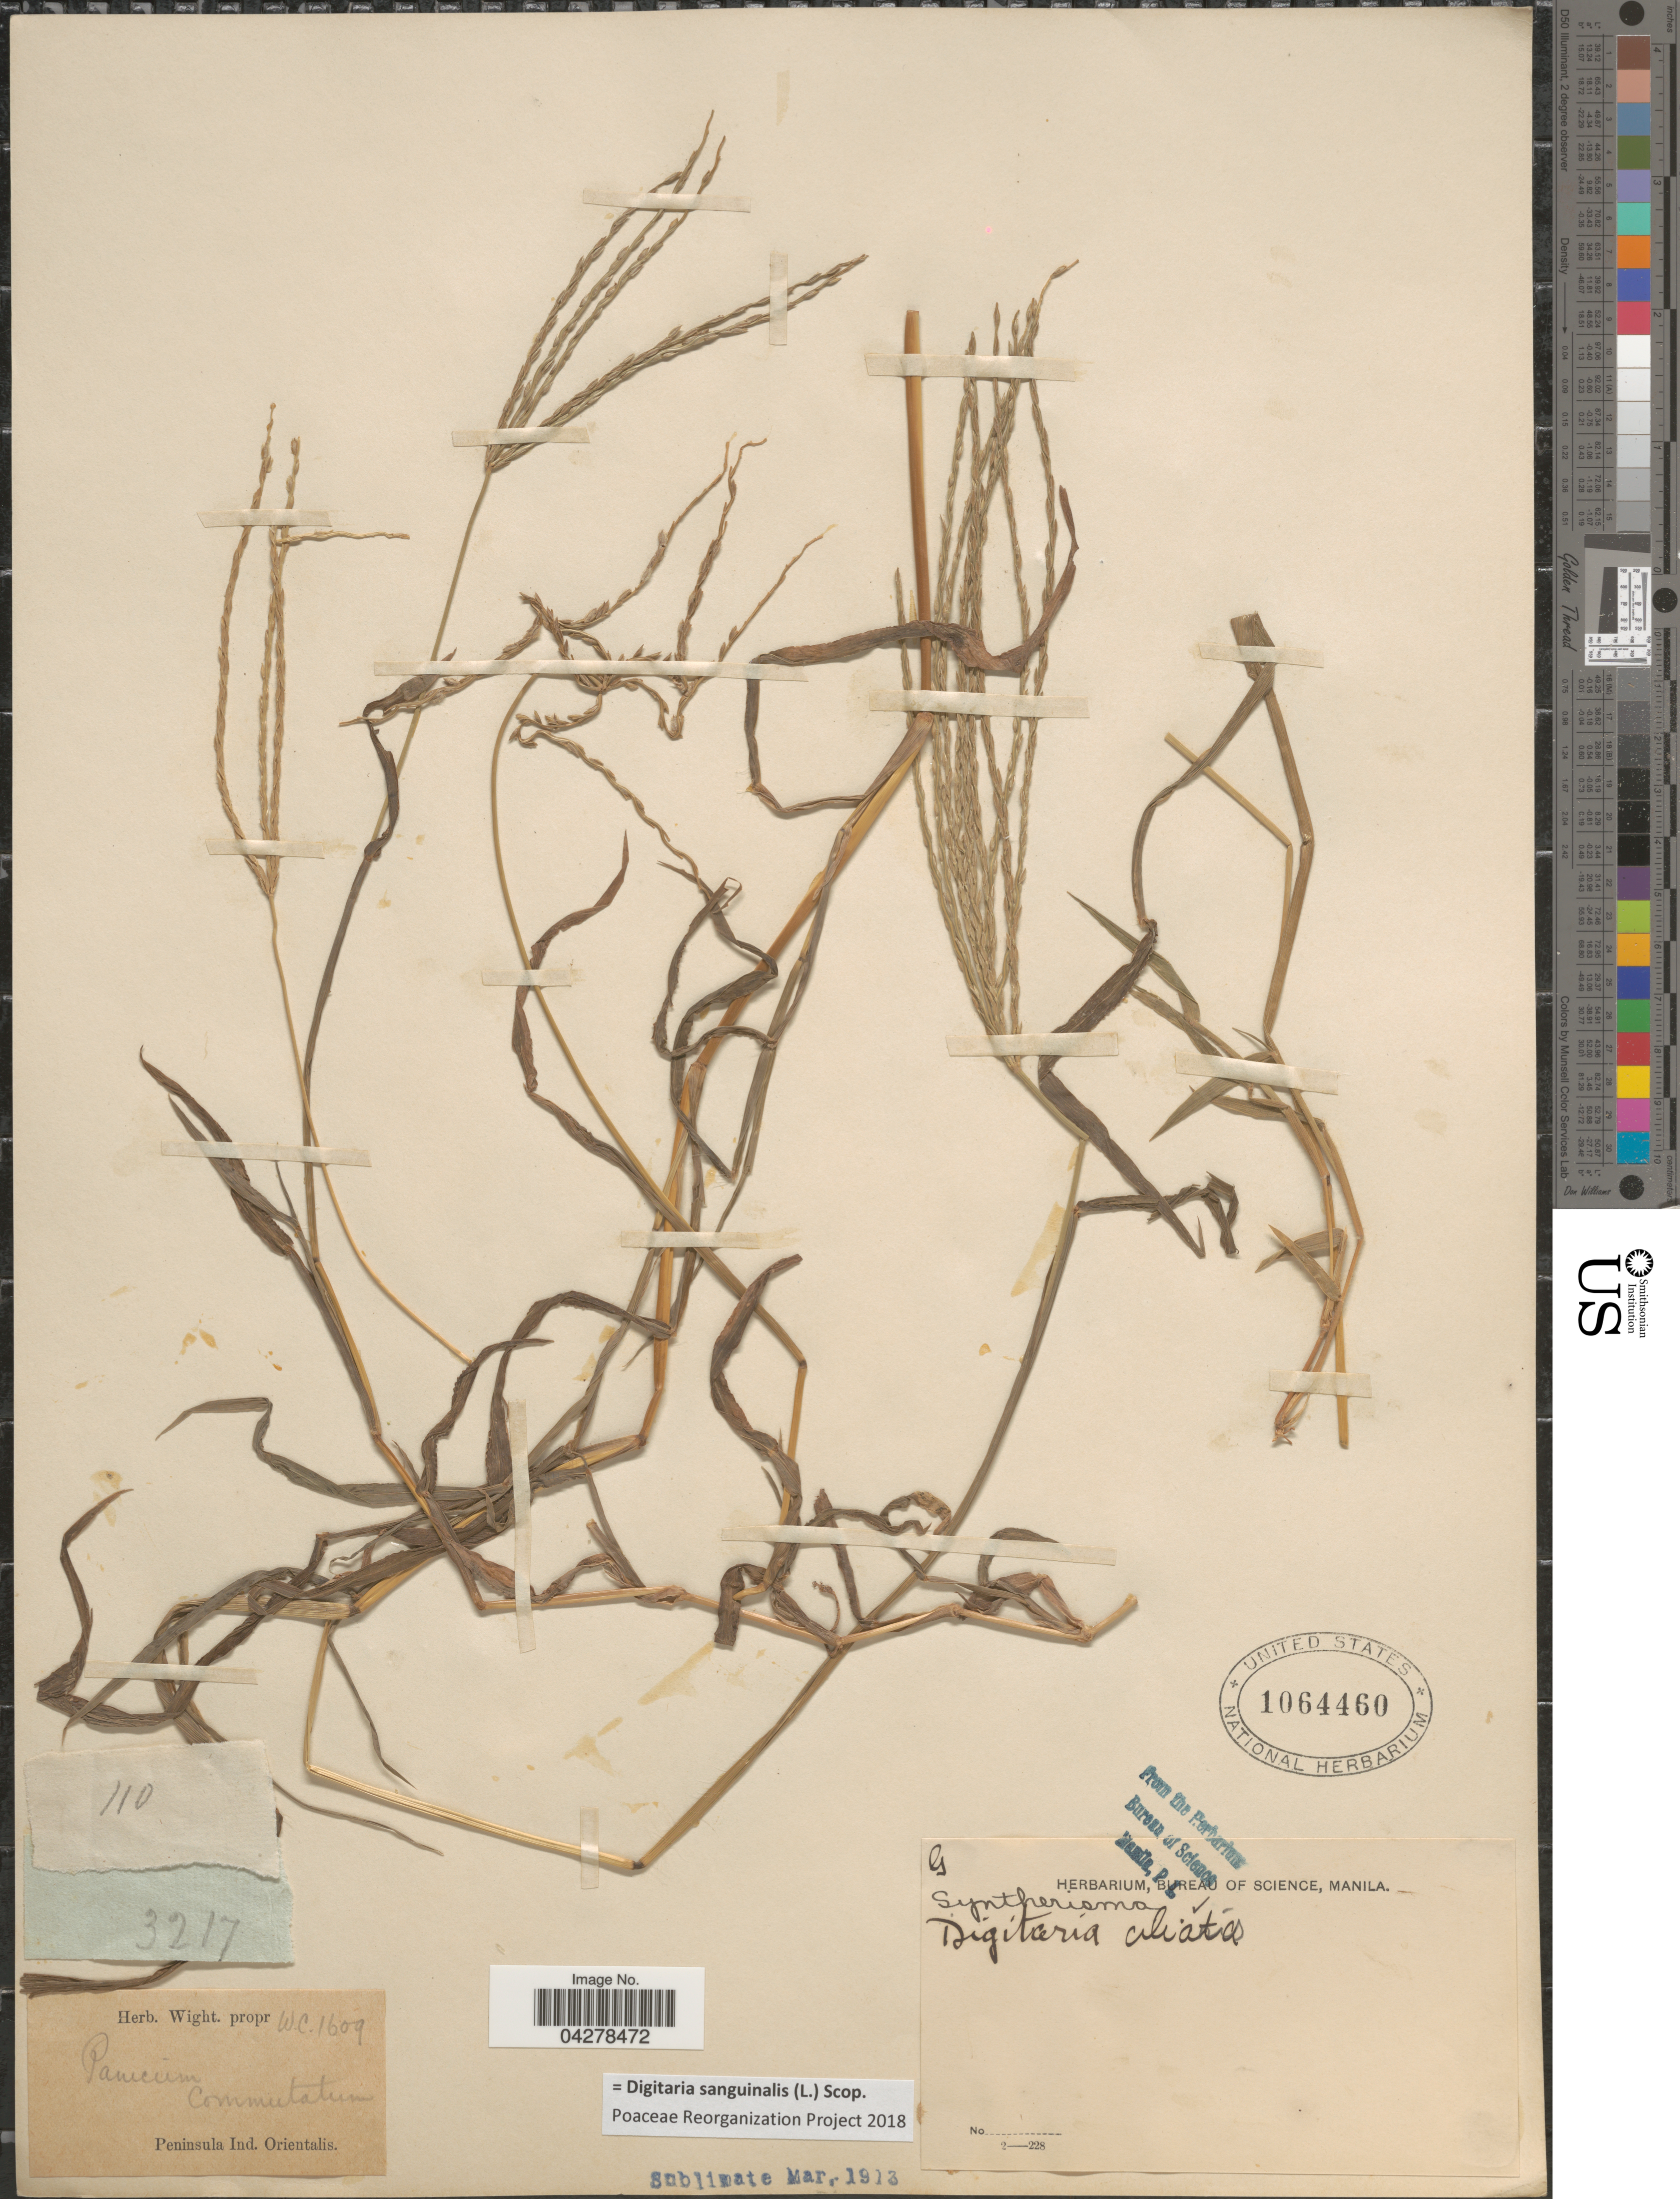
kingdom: Plantae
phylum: Tracheophyta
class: Liliopsida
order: Poales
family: Poaceae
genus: Digitaria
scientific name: Digitaria sanguinalis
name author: (L.) Scop.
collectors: ex Herb. Wight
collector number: W.C.1609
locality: Peninsula Ind. Orientalis.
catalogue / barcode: US 1064460